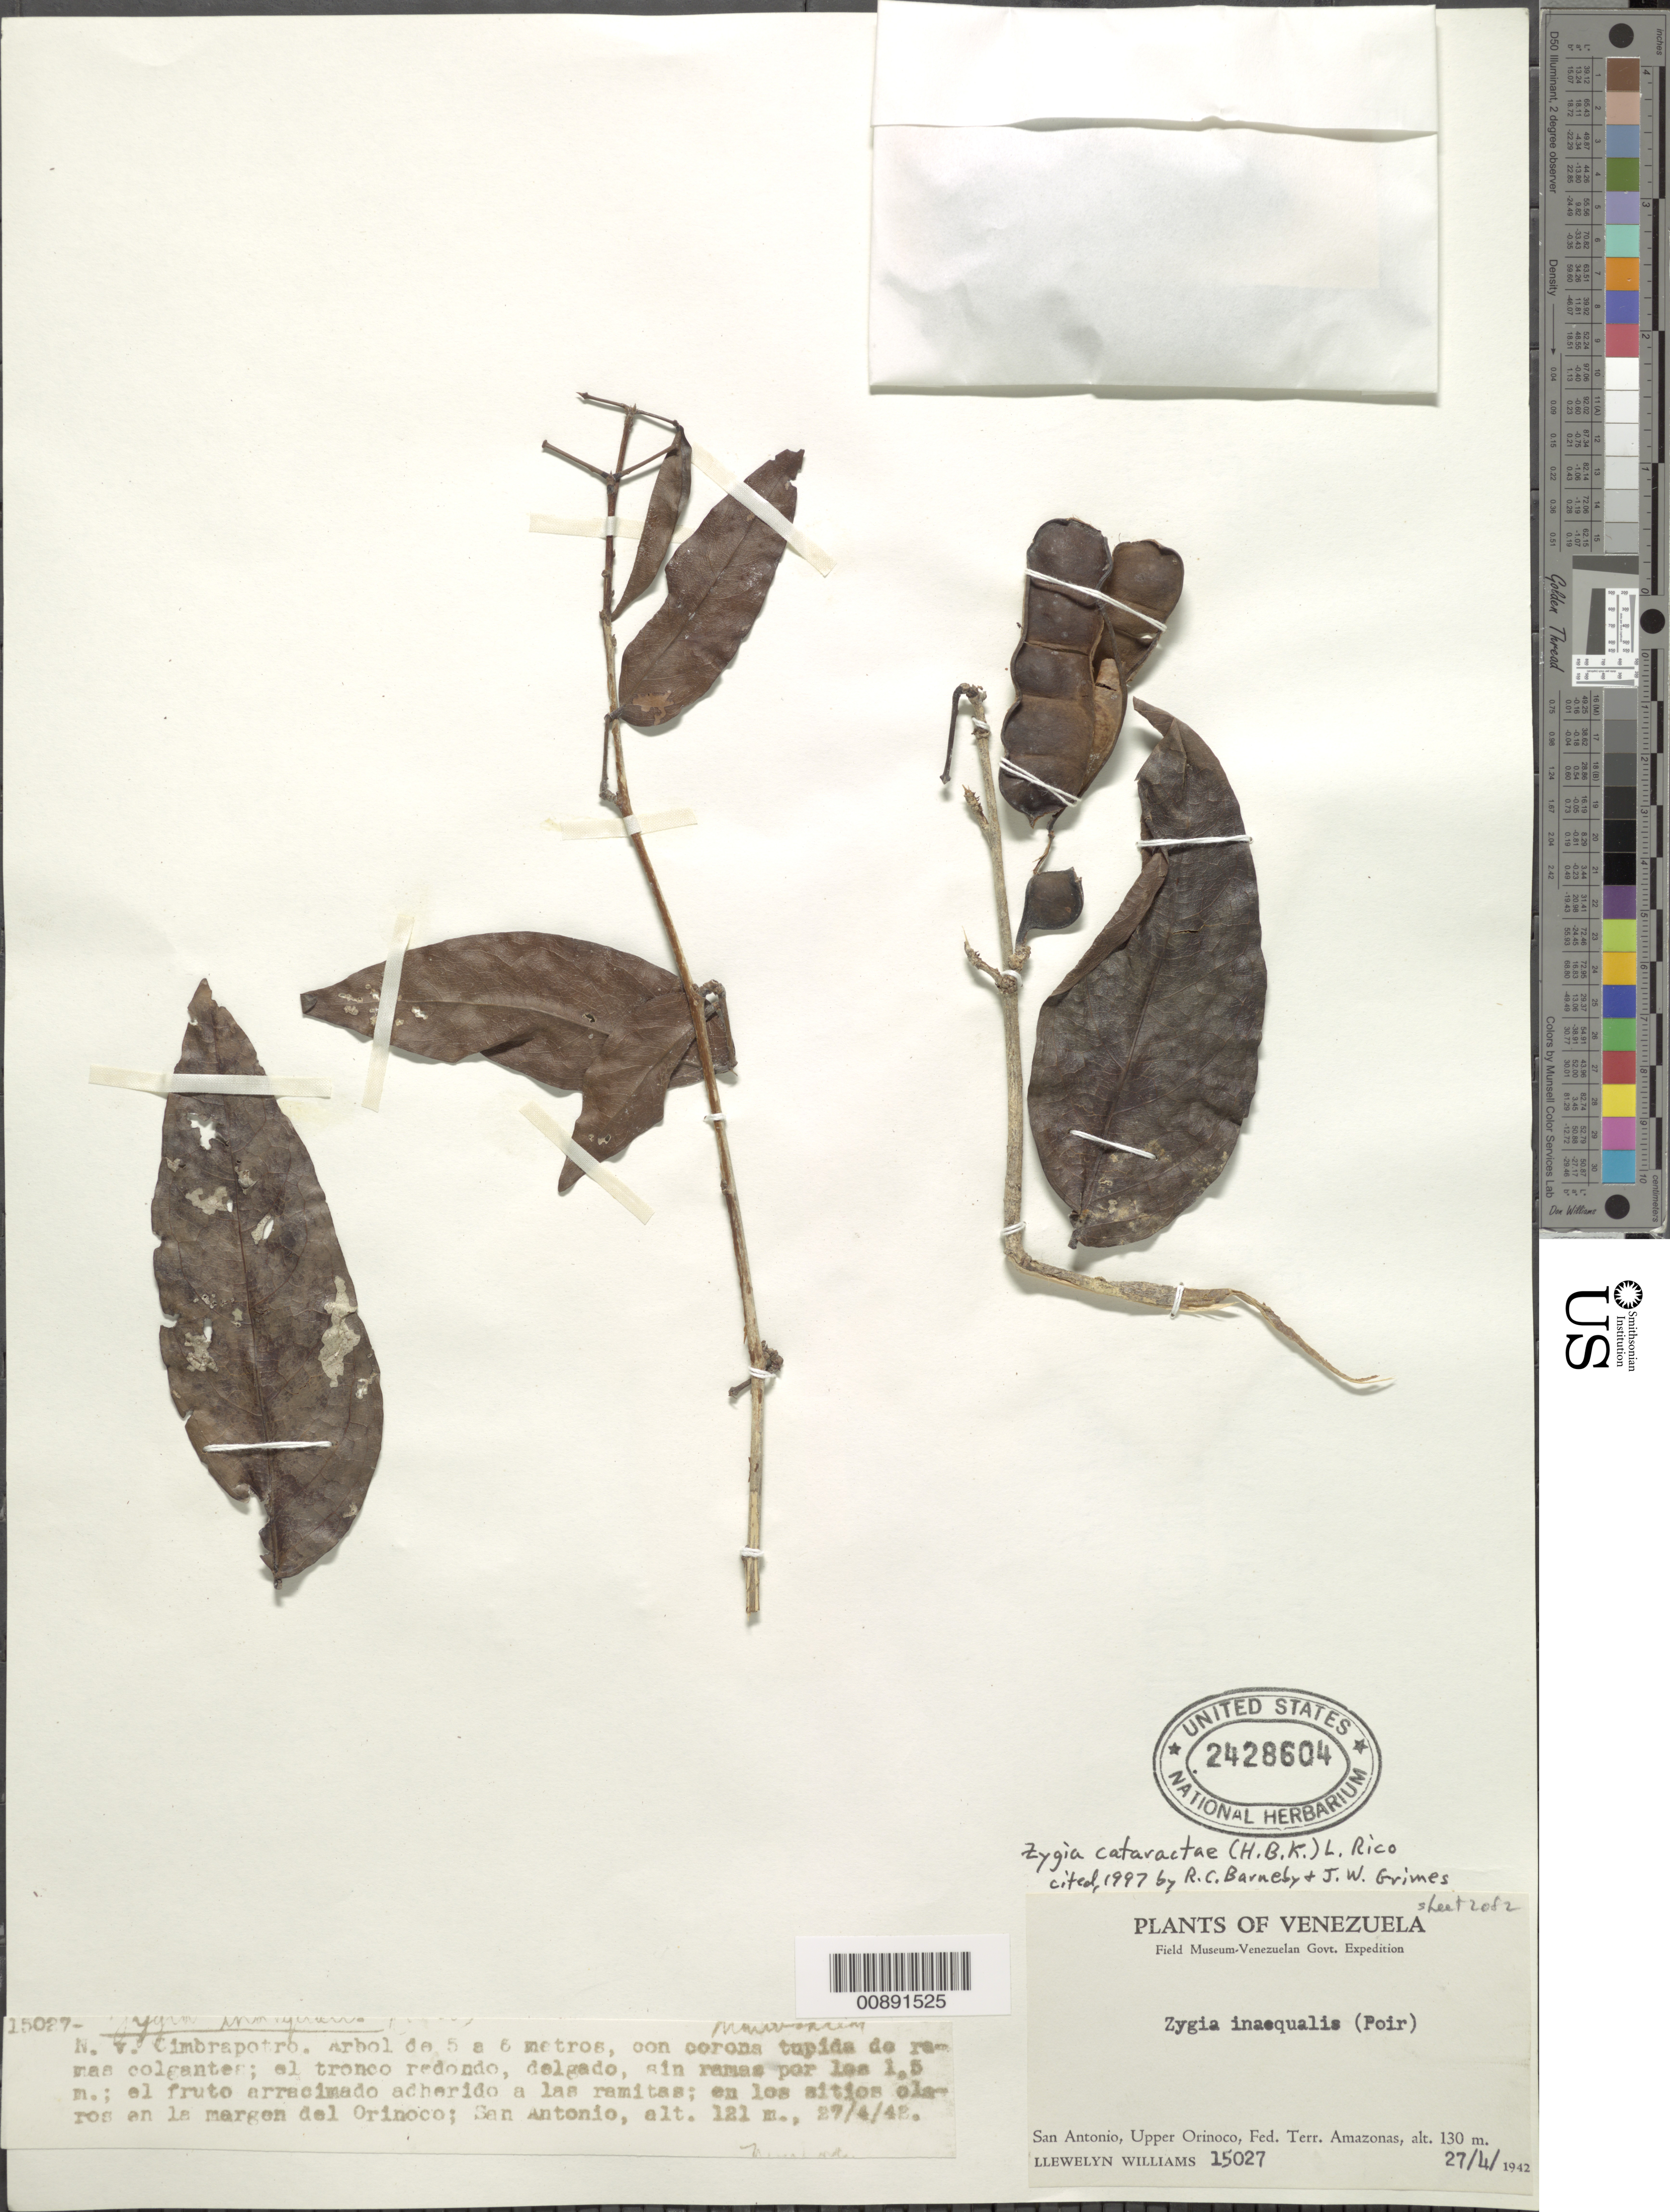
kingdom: Plantae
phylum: Tracheophyta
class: Magnoliopsida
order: Fabales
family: Fabaceae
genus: Zygia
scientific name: Zygia cataractae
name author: (Kunth) L. Rico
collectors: Ll. Williams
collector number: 15027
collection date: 1942-04-27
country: Venezuela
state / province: Amazonas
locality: San Antonio, Upper Orinoco, Fed. Terr. Amazonas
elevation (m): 130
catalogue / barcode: US 2428604